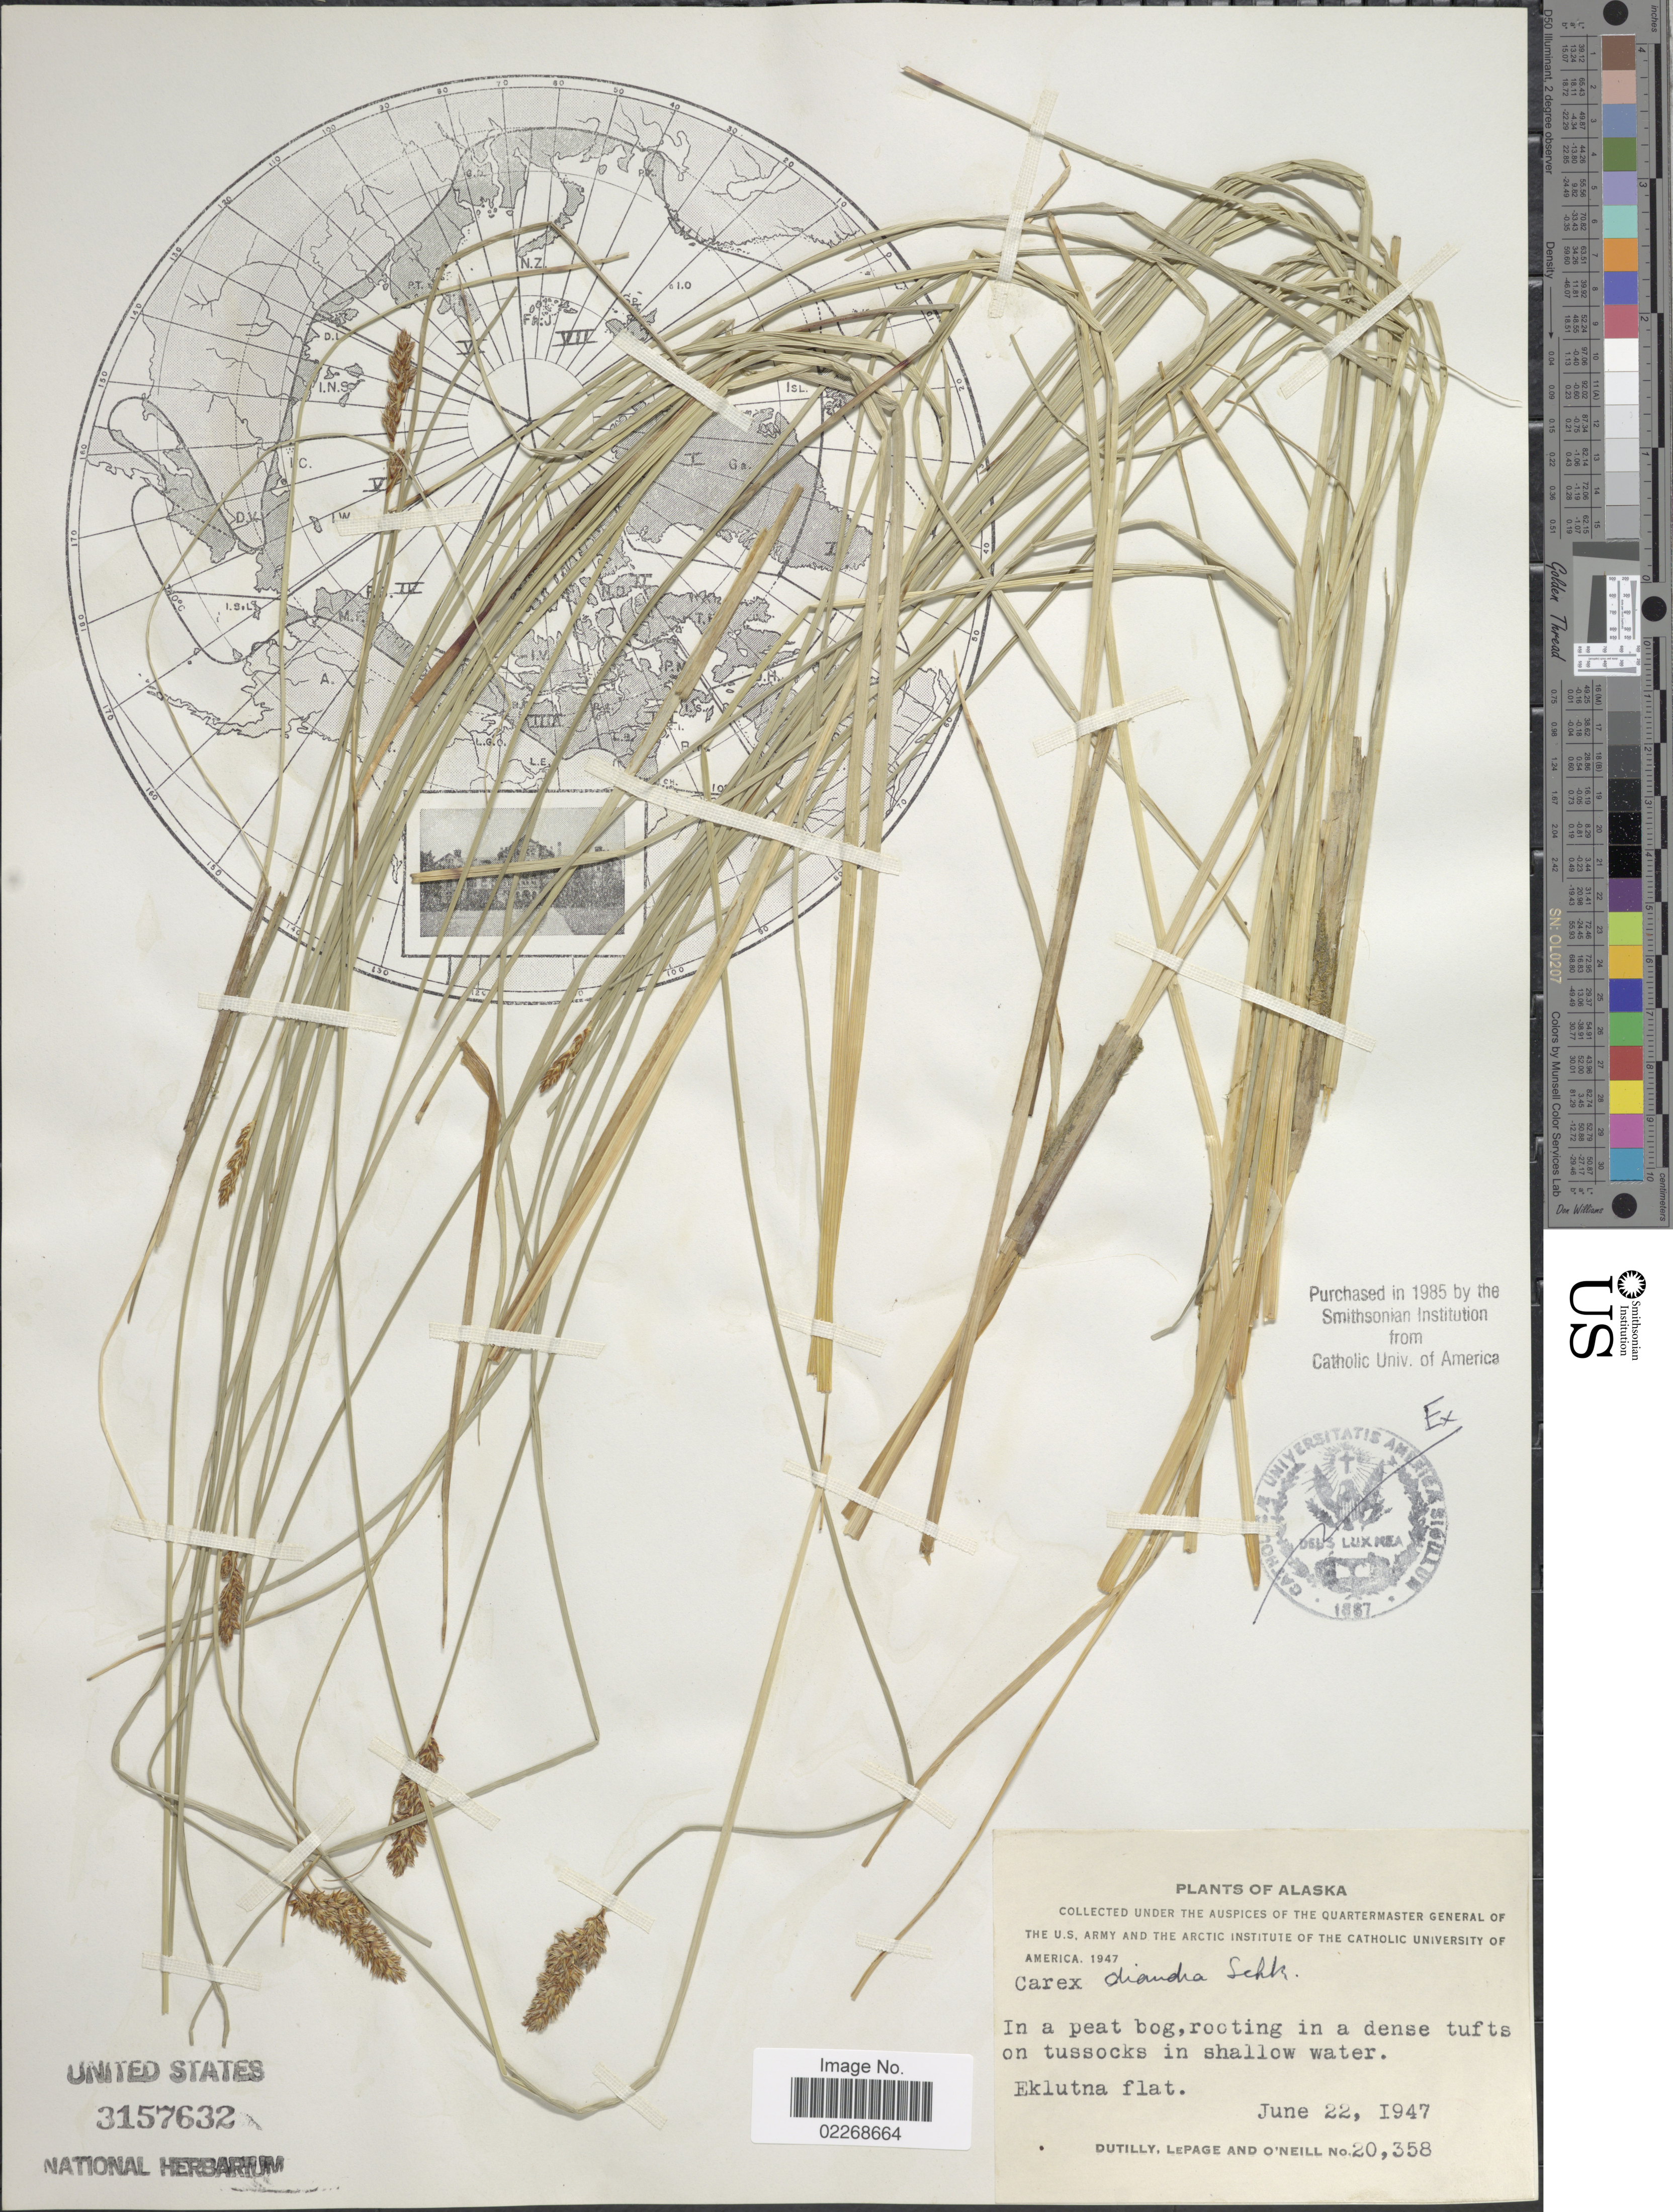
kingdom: Plantae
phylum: Tracheophyta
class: Liliopsida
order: Poales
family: Cyperaceae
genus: Carex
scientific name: Carex diandra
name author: Schrank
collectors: -. Dutilly, -. LePage & -. O'Neill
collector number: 20358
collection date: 1947-06-22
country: United States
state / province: Alaska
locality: In a peat bog, rooting in a dense tufts on tussocks in shallow water. Eklutna flat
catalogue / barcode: US 3157632